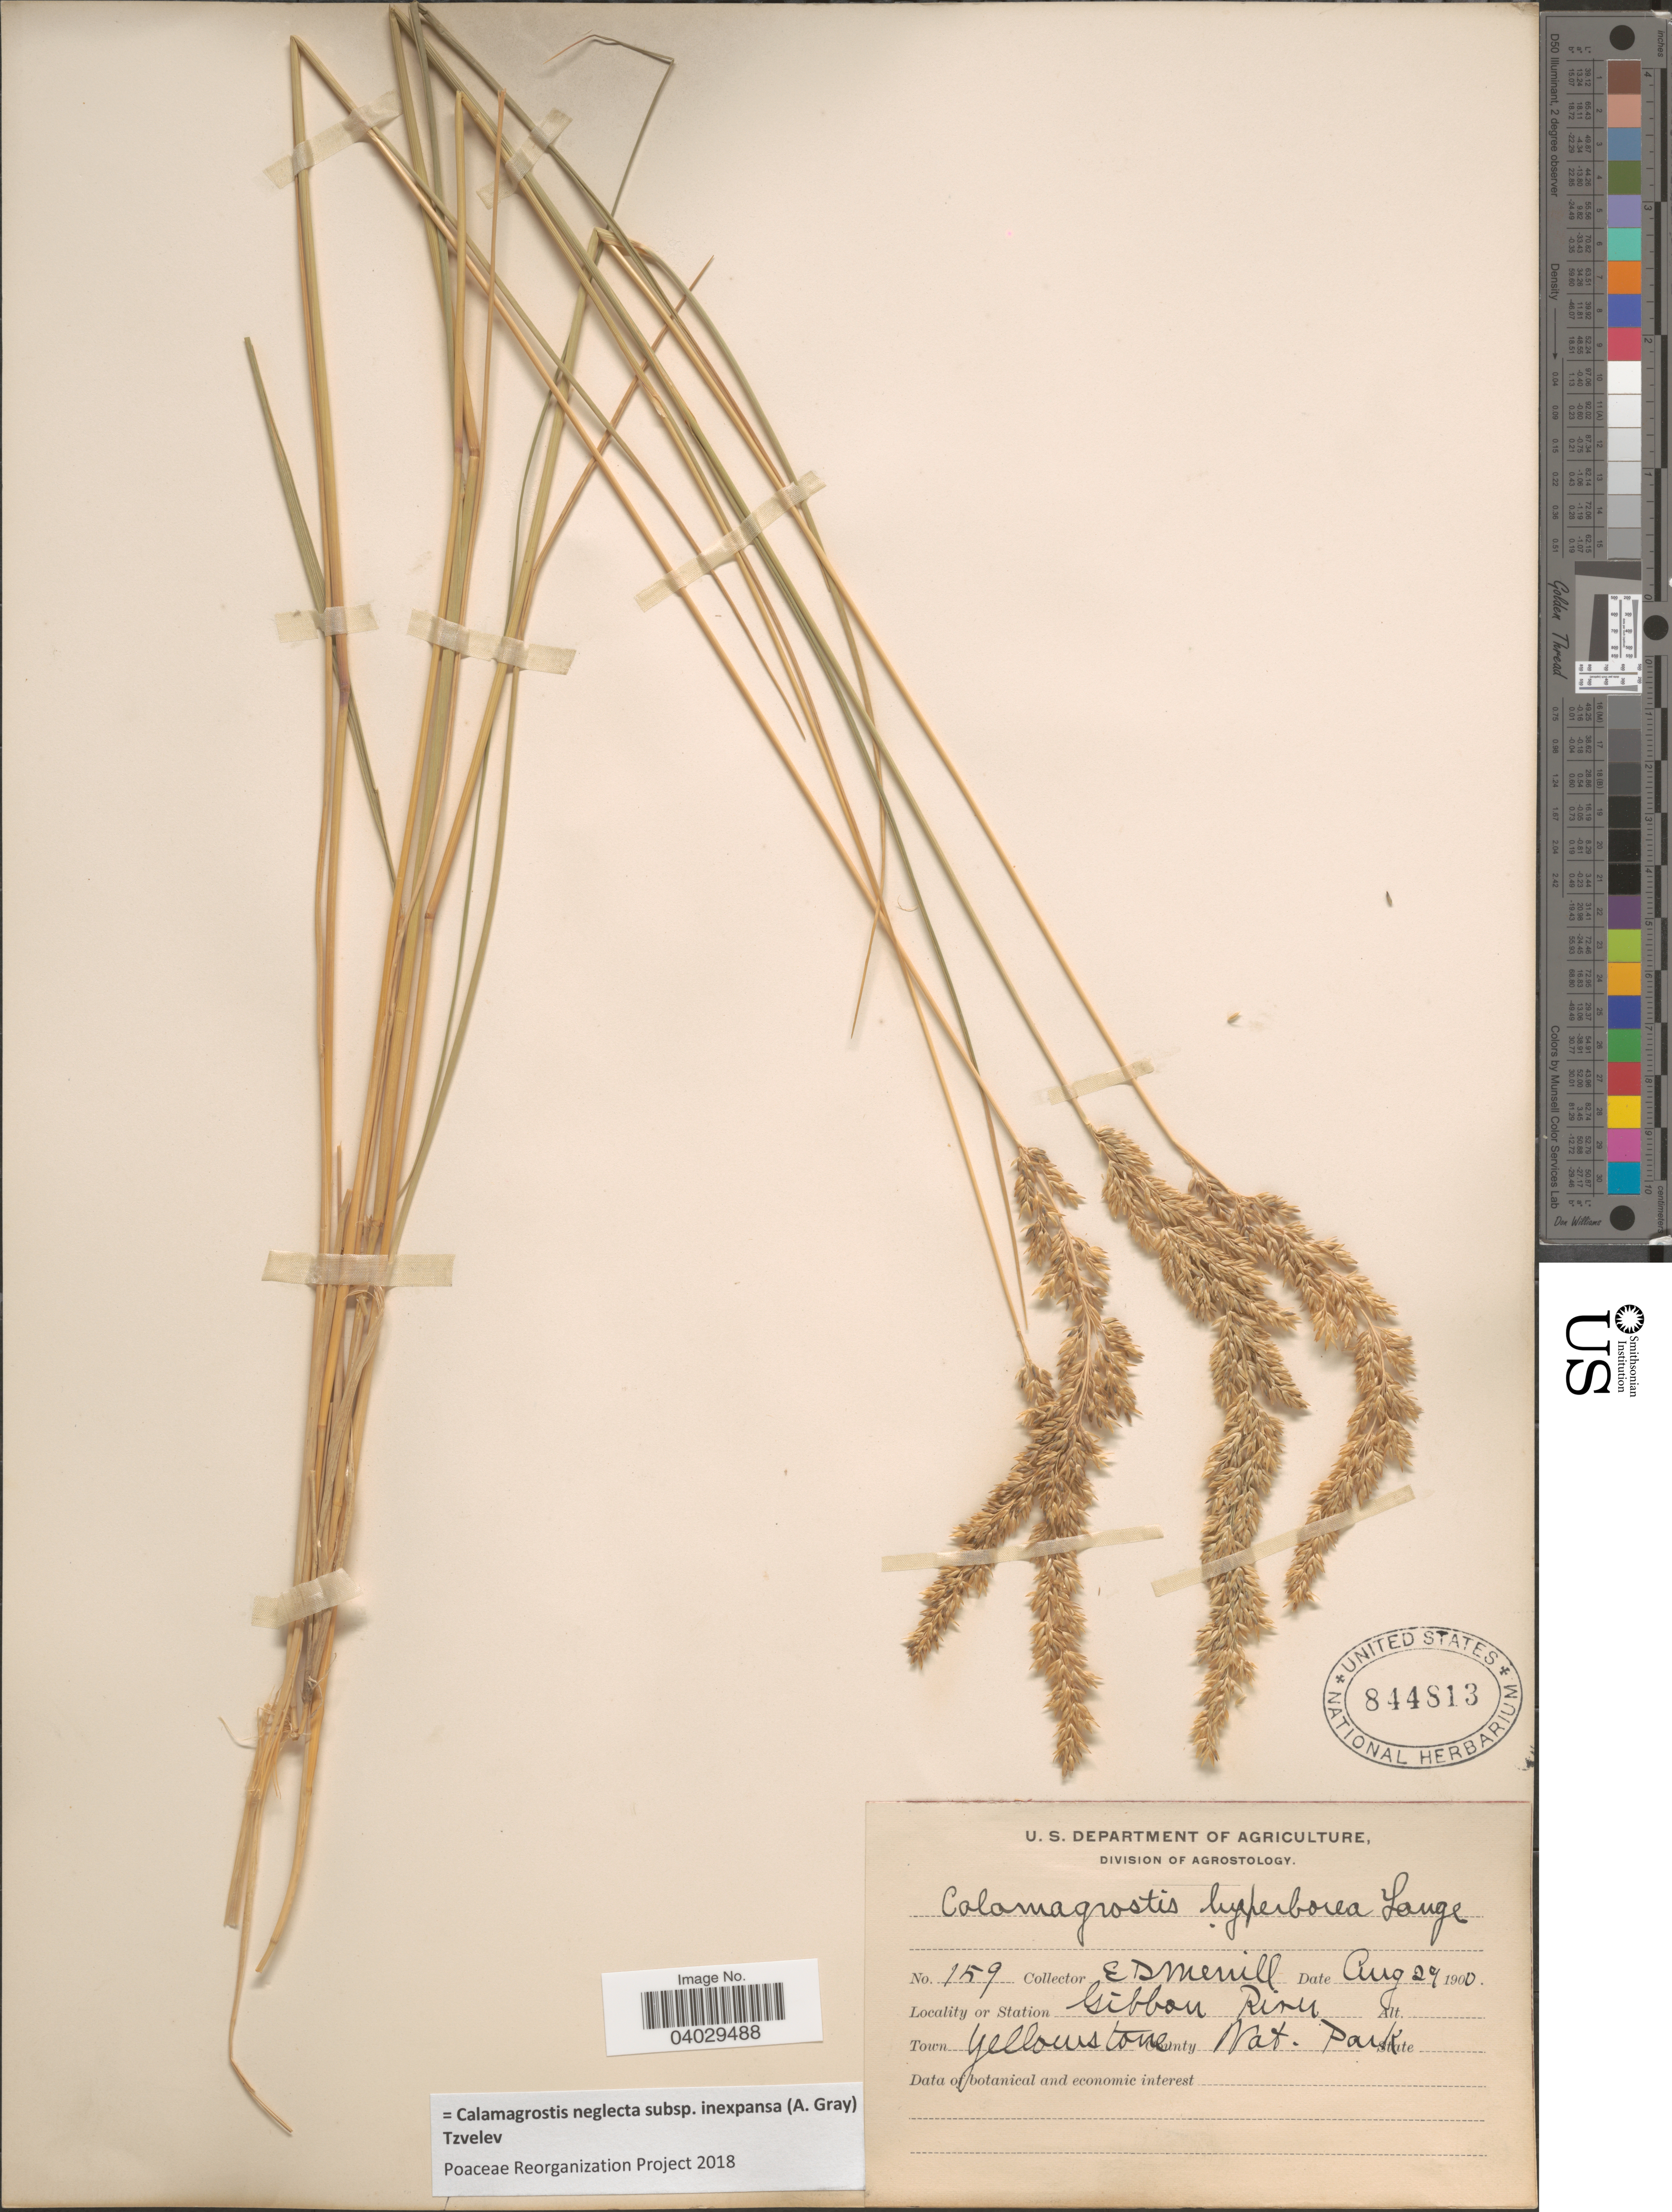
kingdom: Plantae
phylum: Tracheophyta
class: Liliopsida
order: Poales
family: Poaceae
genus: Calamagrostis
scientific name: Calamagrostis neglecta subsp. inexpansa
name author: (A. Gray) Tzvelev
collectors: E. D. Merrill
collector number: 159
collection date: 1900-08-29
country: United States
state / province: Wyoming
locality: Station Gibbon River. Town Yellowstone Nat. Park.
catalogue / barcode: US 844813